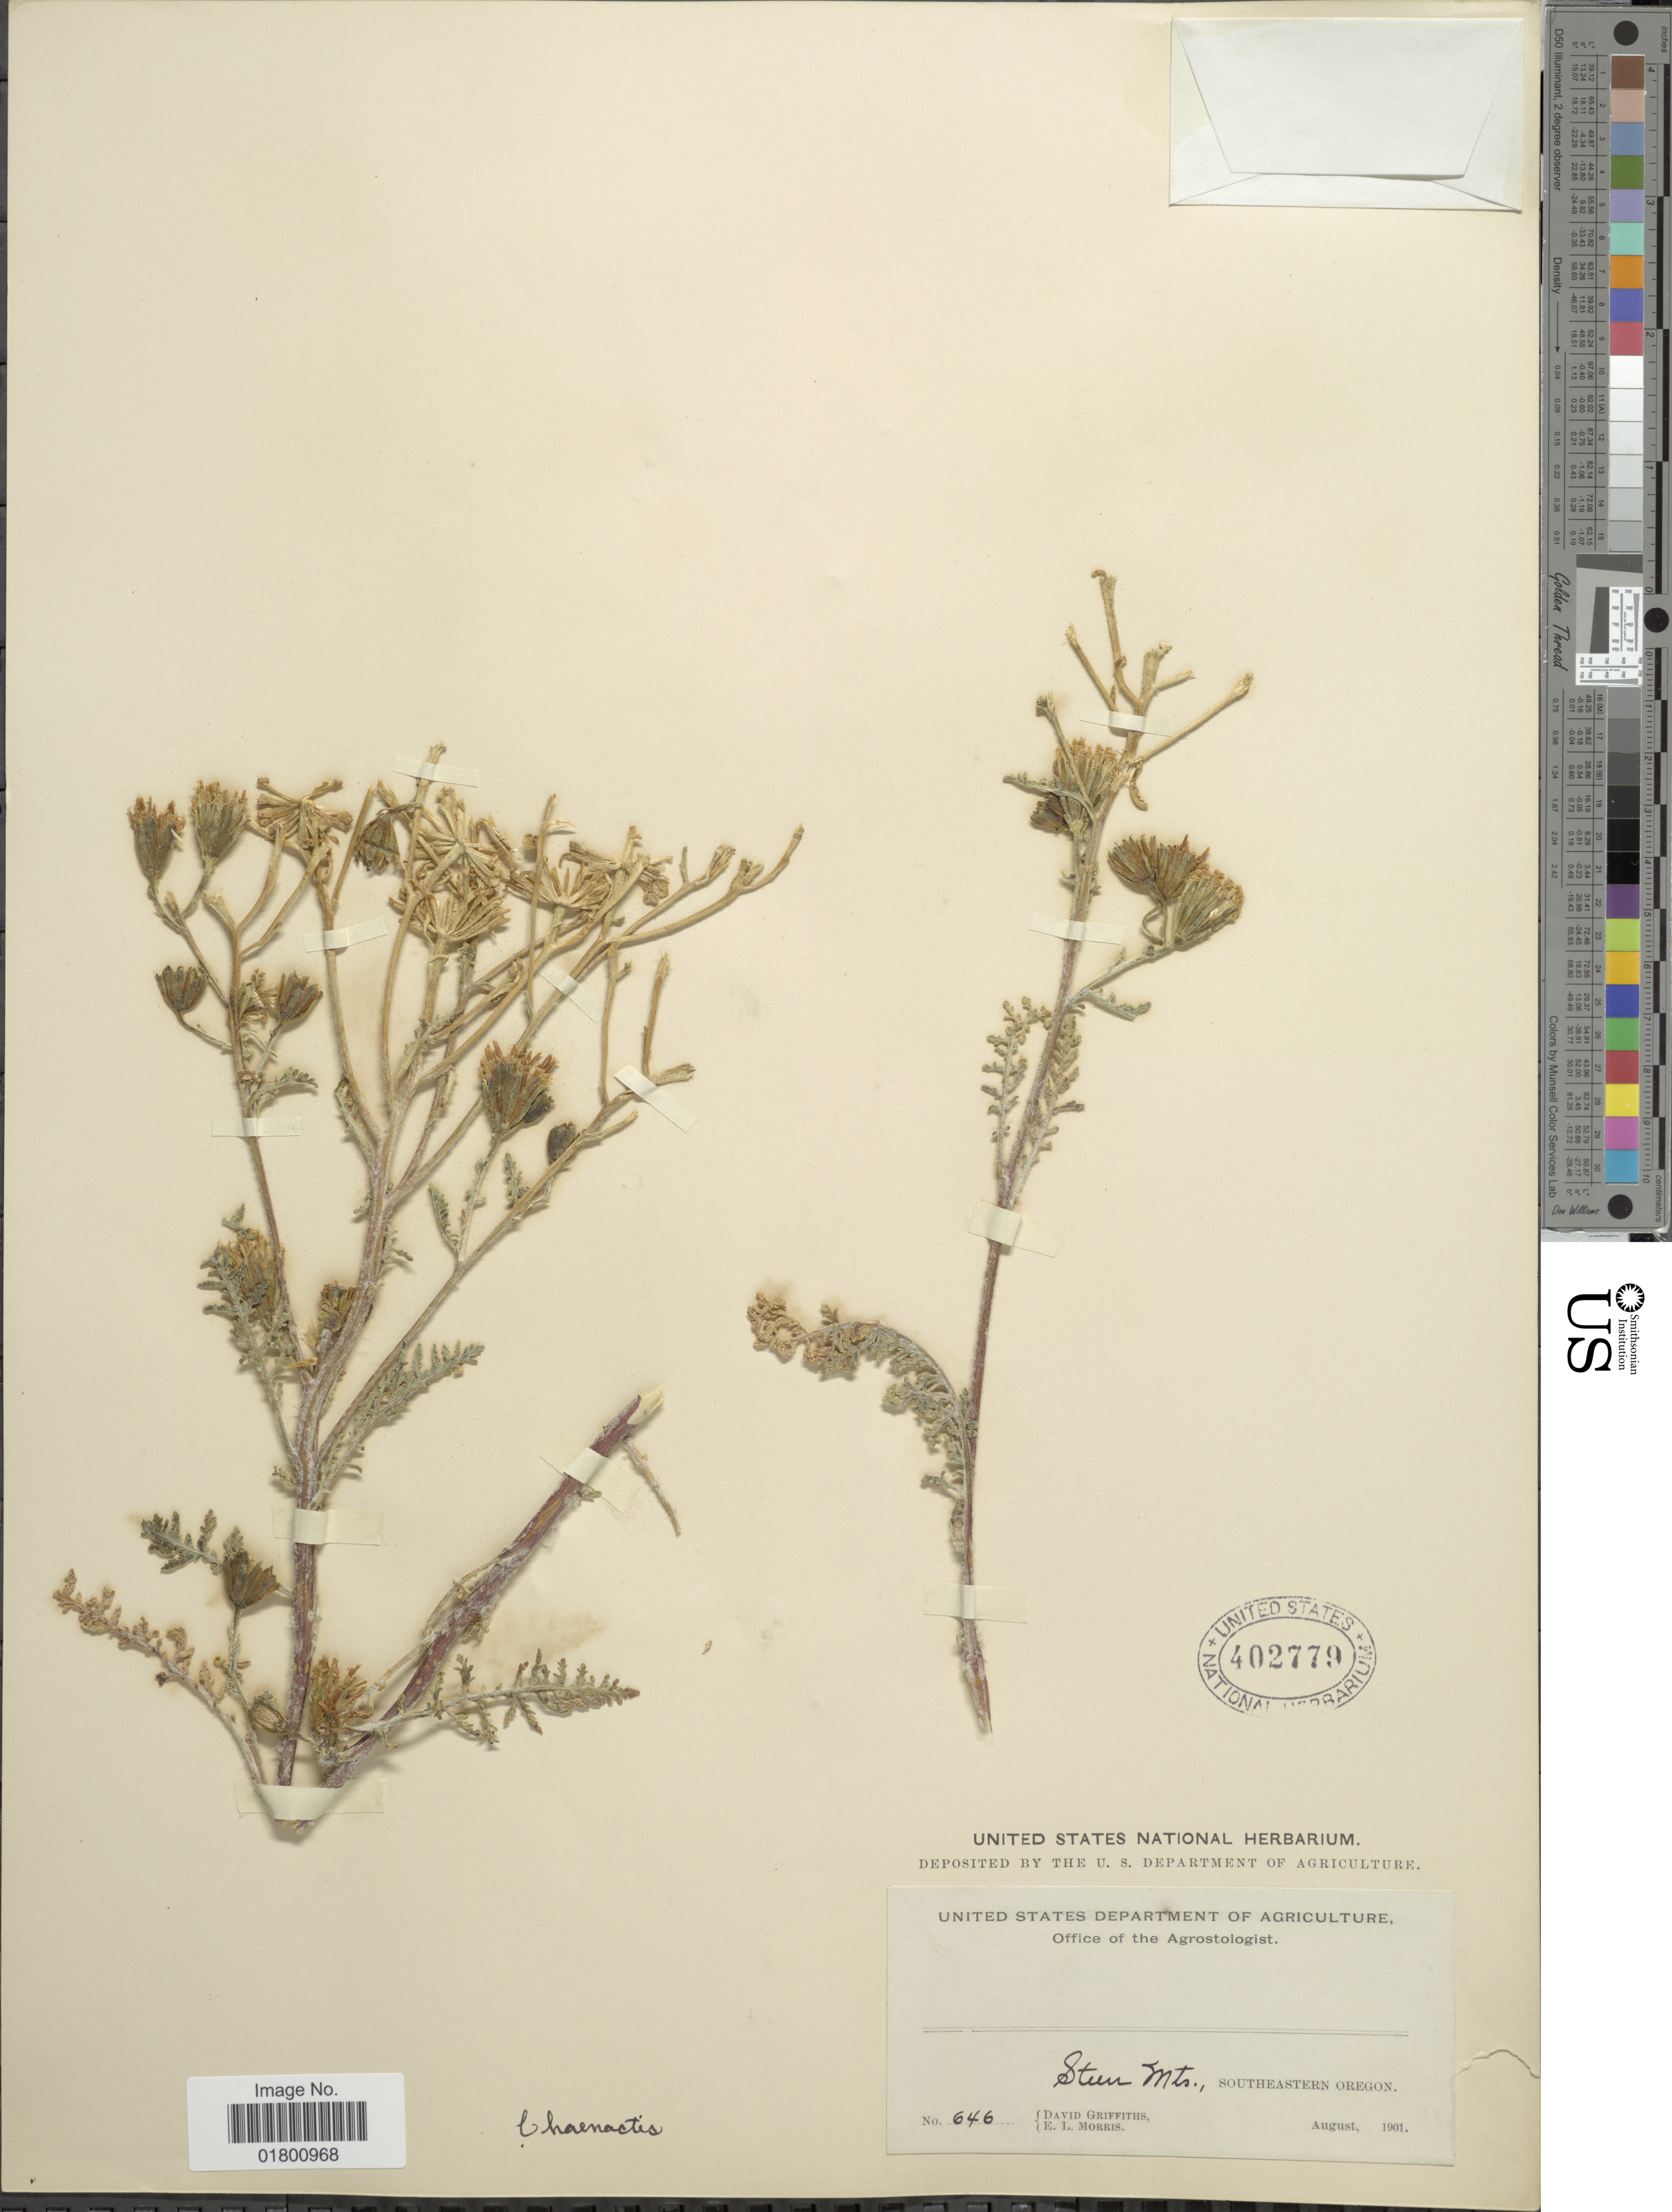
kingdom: Plantae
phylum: Tracheophyta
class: Magnoliopsida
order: Asterales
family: Asteraceae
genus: Chaenactis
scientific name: Chaenactis douglasii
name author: Hook. & Arn.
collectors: D. Griffiths & E. Morris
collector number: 646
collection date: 1901-08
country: United States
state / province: Oregon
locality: Steen Mts., Southeastern Oregon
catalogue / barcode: US 402779